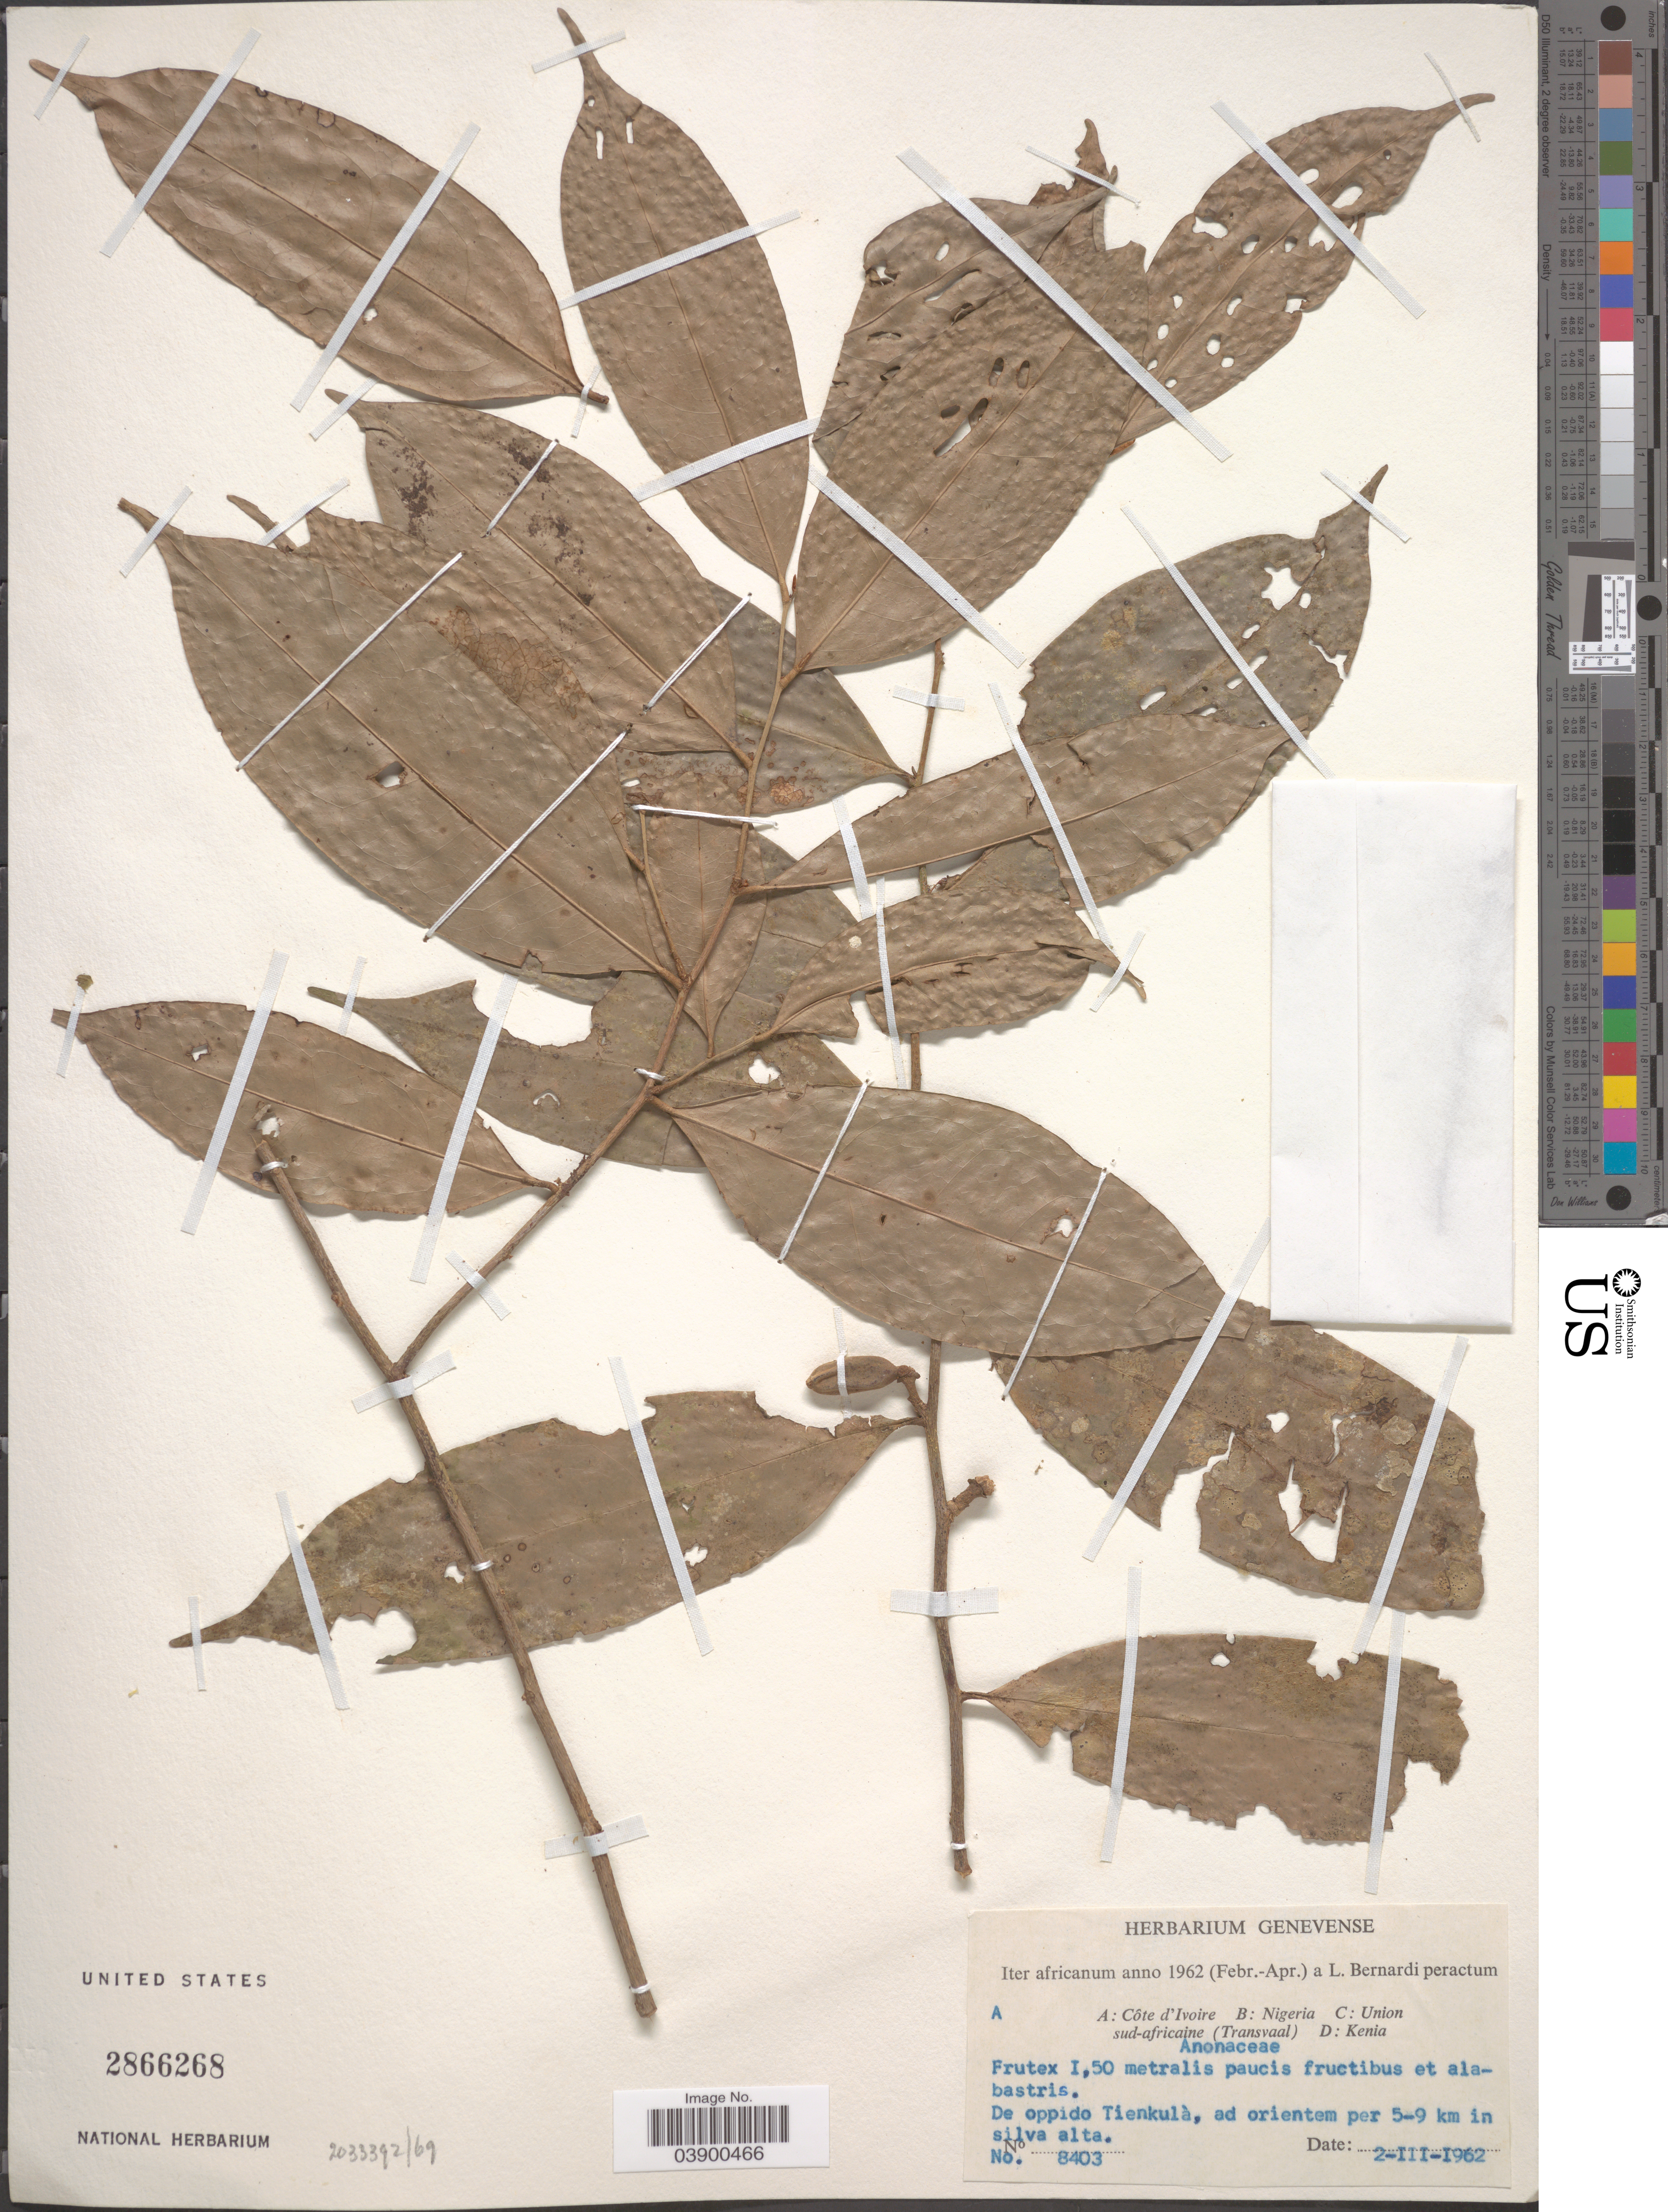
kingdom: Plantae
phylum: Tracheophyta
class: Magnoliopsida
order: Magnoliales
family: Annonaceae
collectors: L. Bernardi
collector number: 8403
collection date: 1962-03-02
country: Ivory Coast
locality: Côte d'Ivoire. De oppido Tienkulà, ad orientem per 5-9 km in silva alta.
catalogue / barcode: US 2866268